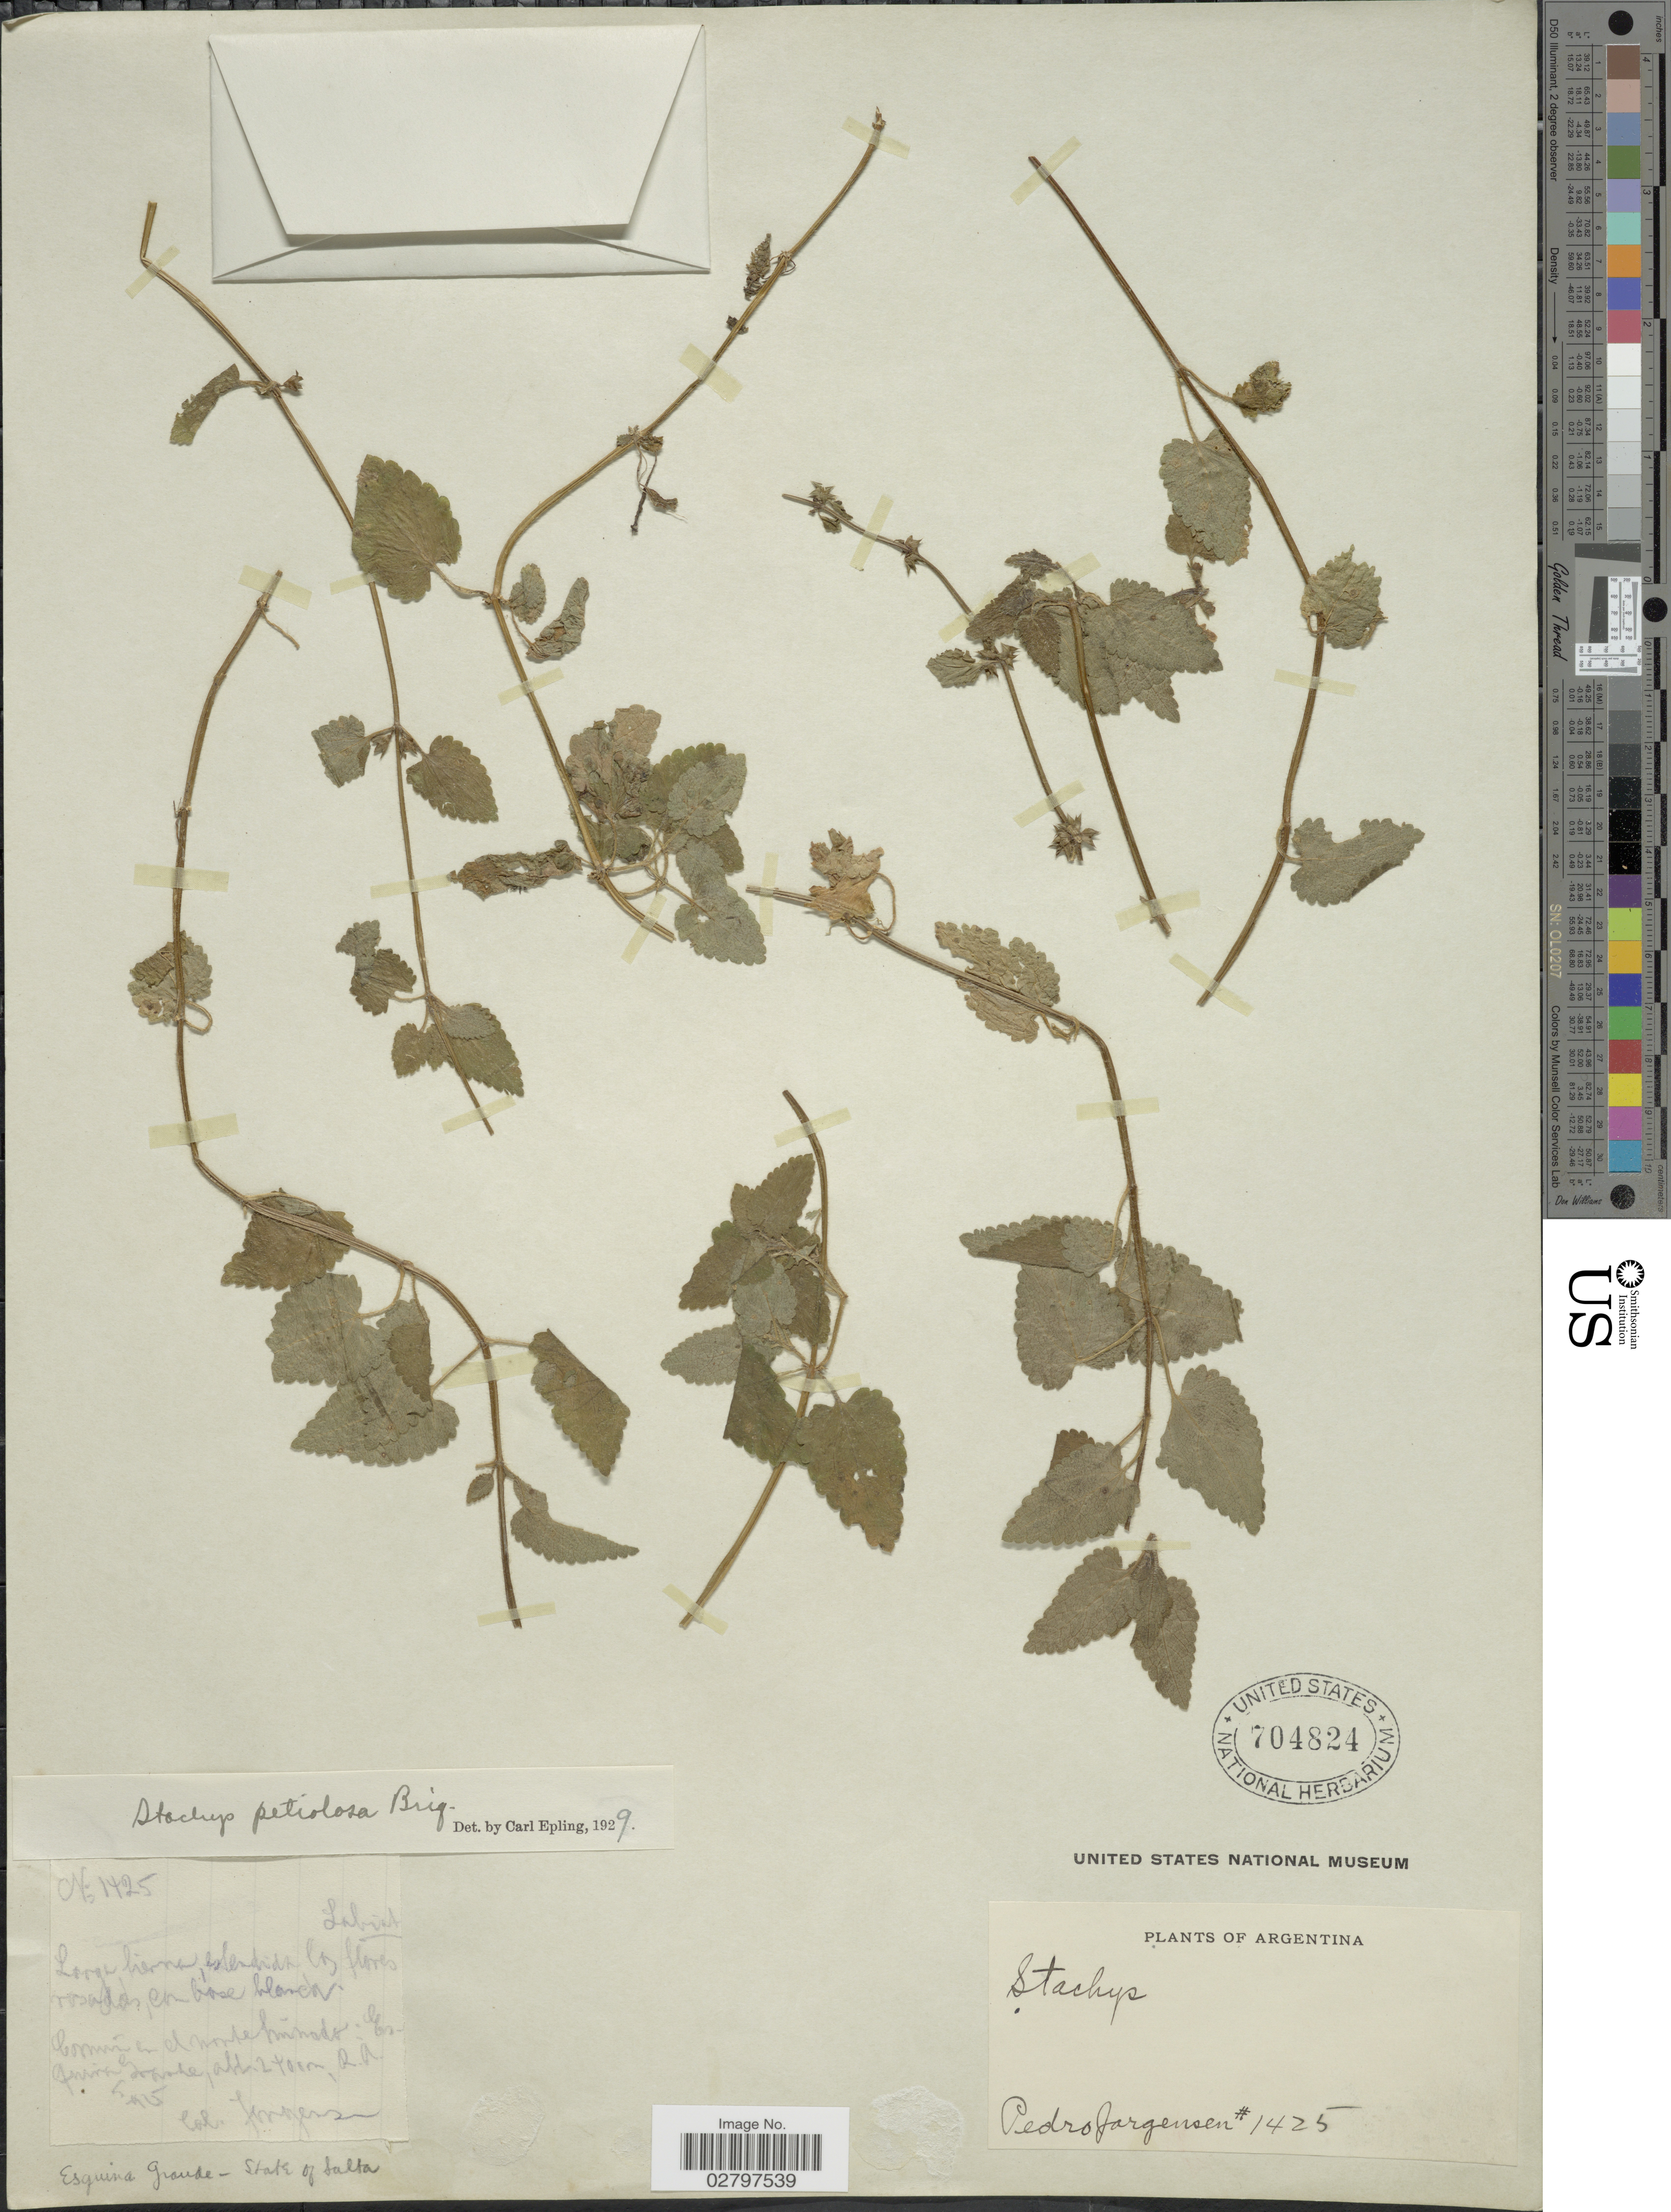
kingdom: Plantae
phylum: Tracheophyta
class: Magnoliopsida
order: Lamiales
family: Lamiaceae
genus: Stachys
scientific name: Stachys petiolosa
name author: Briq.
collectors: P. Jörgensen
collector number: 1425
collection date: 1925-05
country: Argentina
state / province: Salta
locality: Esquina Grande, R.A.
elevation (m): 2400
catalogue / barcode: US 704824